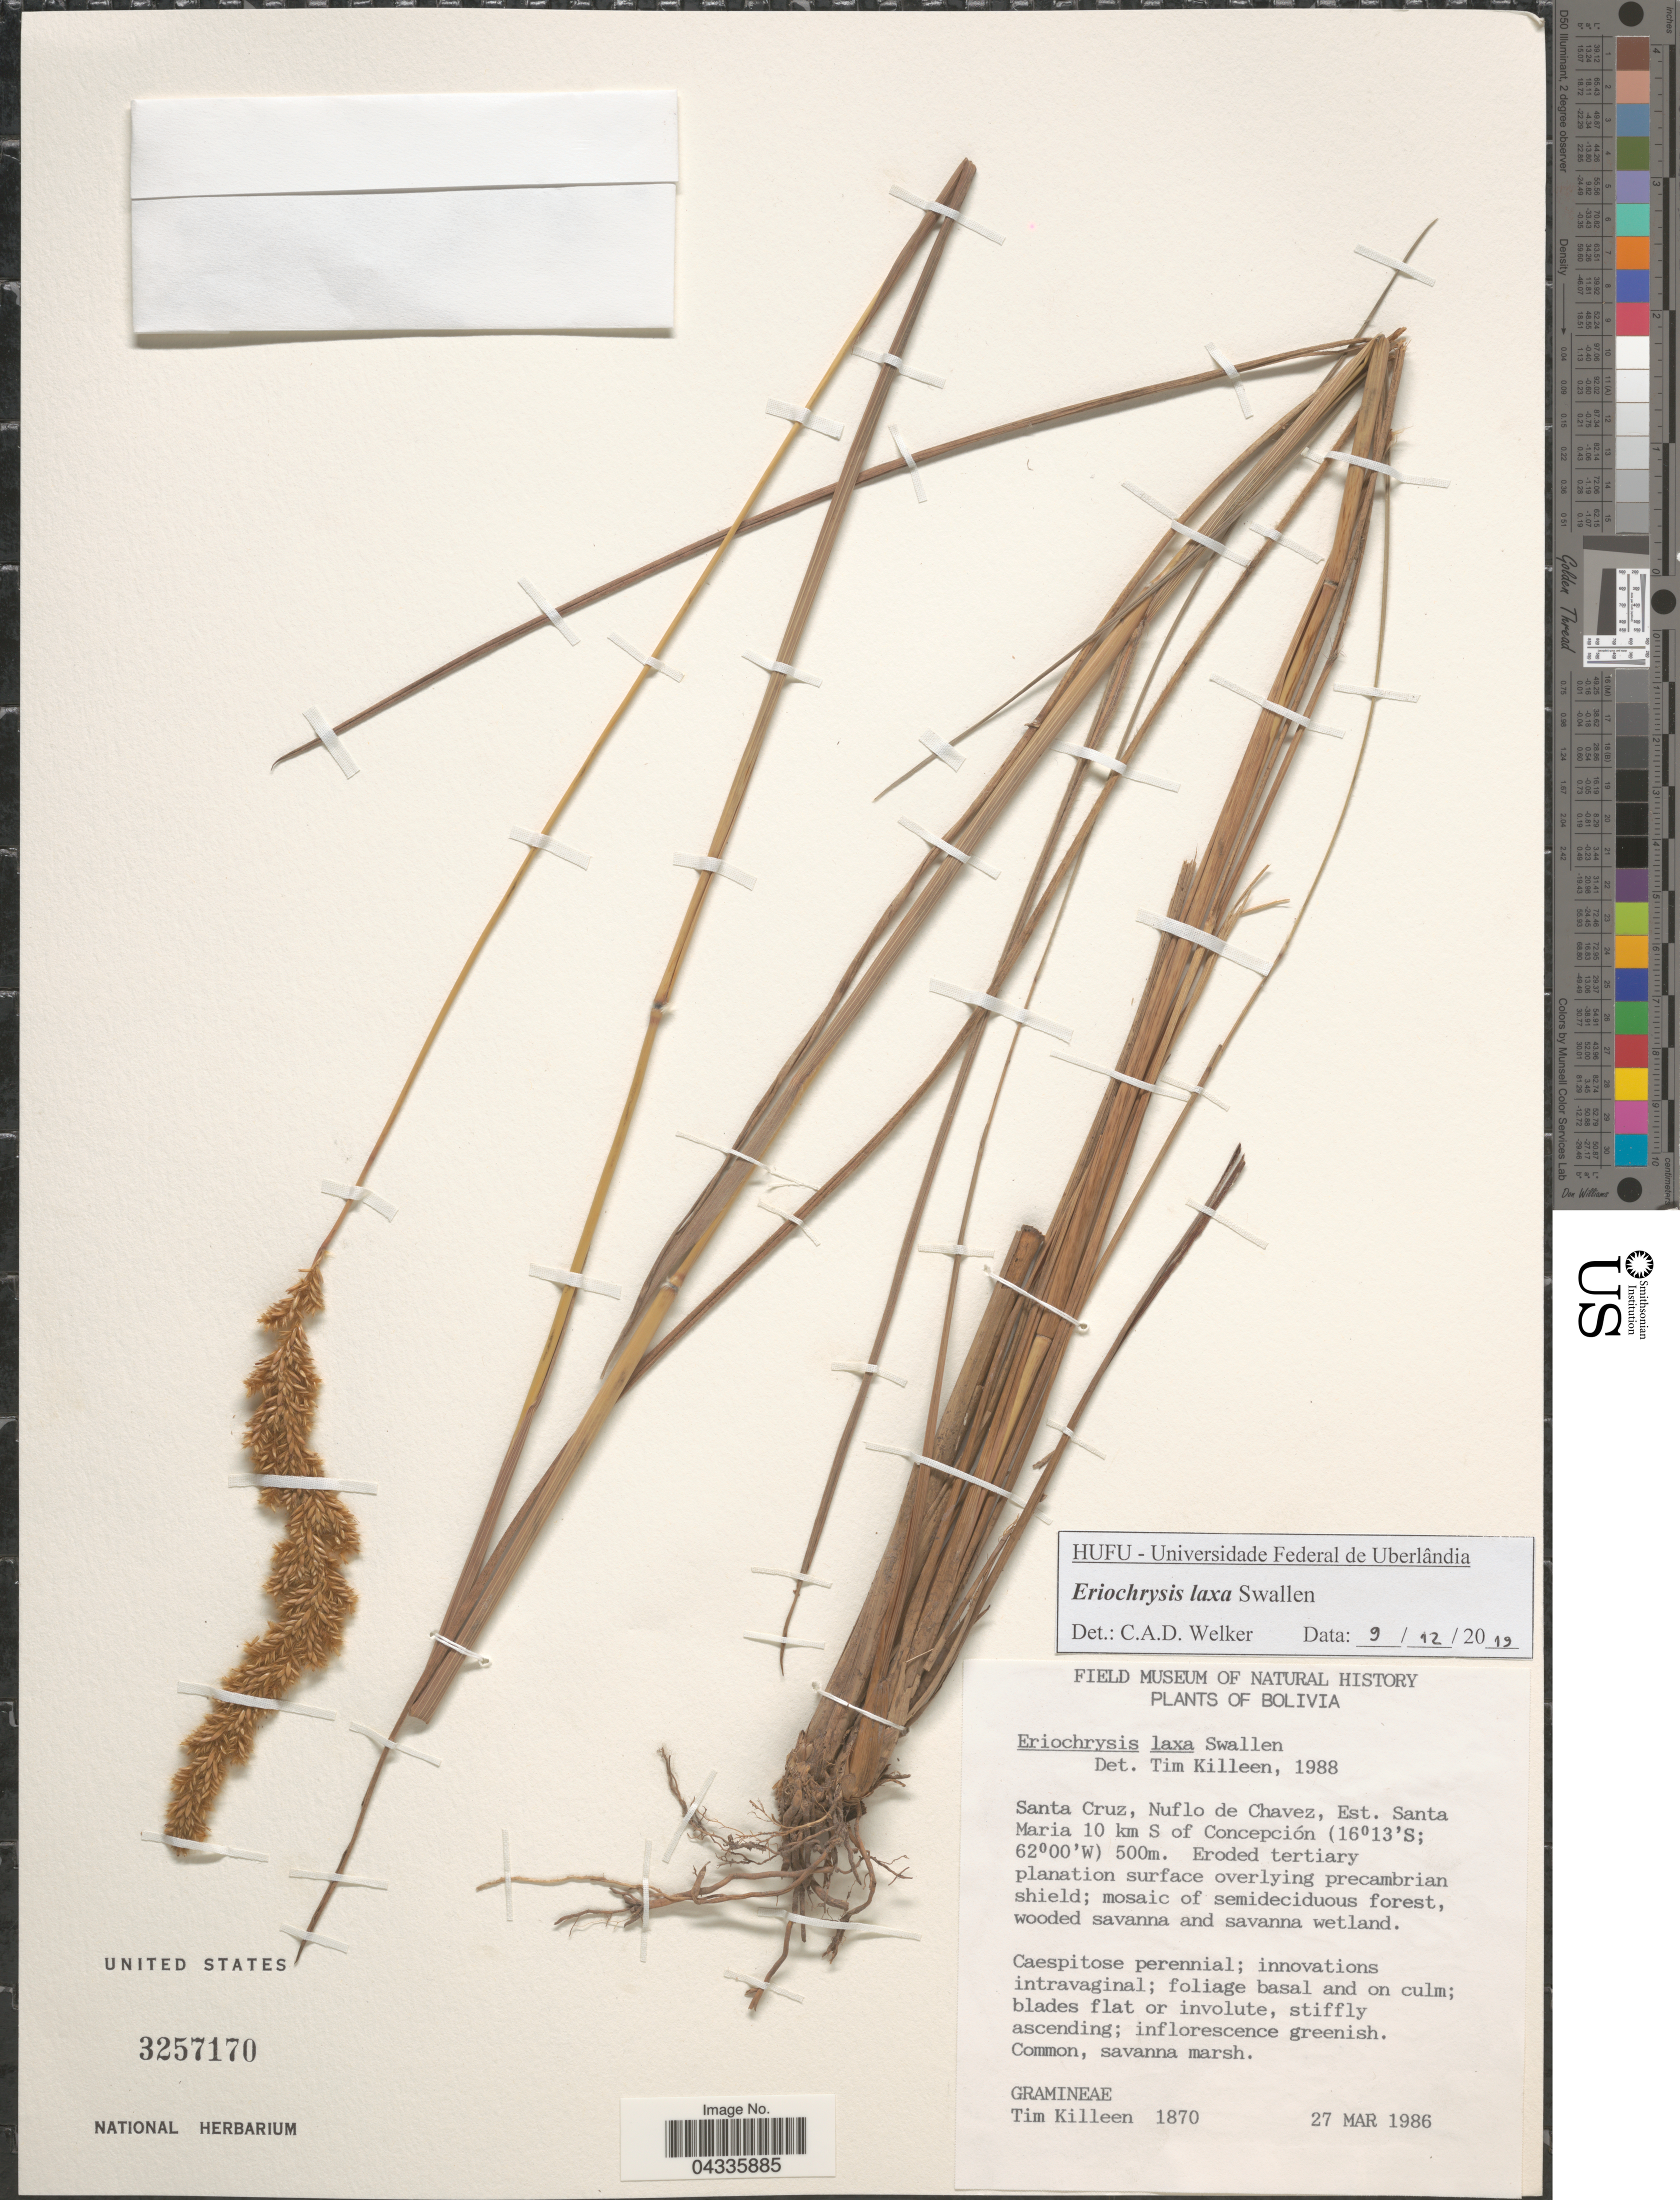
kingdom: Plantae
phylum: Tracheophyta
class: Liliopsida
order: Poales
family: Poaceae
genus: Eriochrysis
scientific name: Eriochrysis laxa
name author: Swallen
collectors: T. J. Killeen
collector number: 1870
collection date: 1986-03-27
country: Bolivia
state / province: Santa Cruz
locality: Nuflo de Chavez, Est. Santa Maria 10 km S of Concepción.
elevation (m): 500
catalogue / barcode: US 3257170